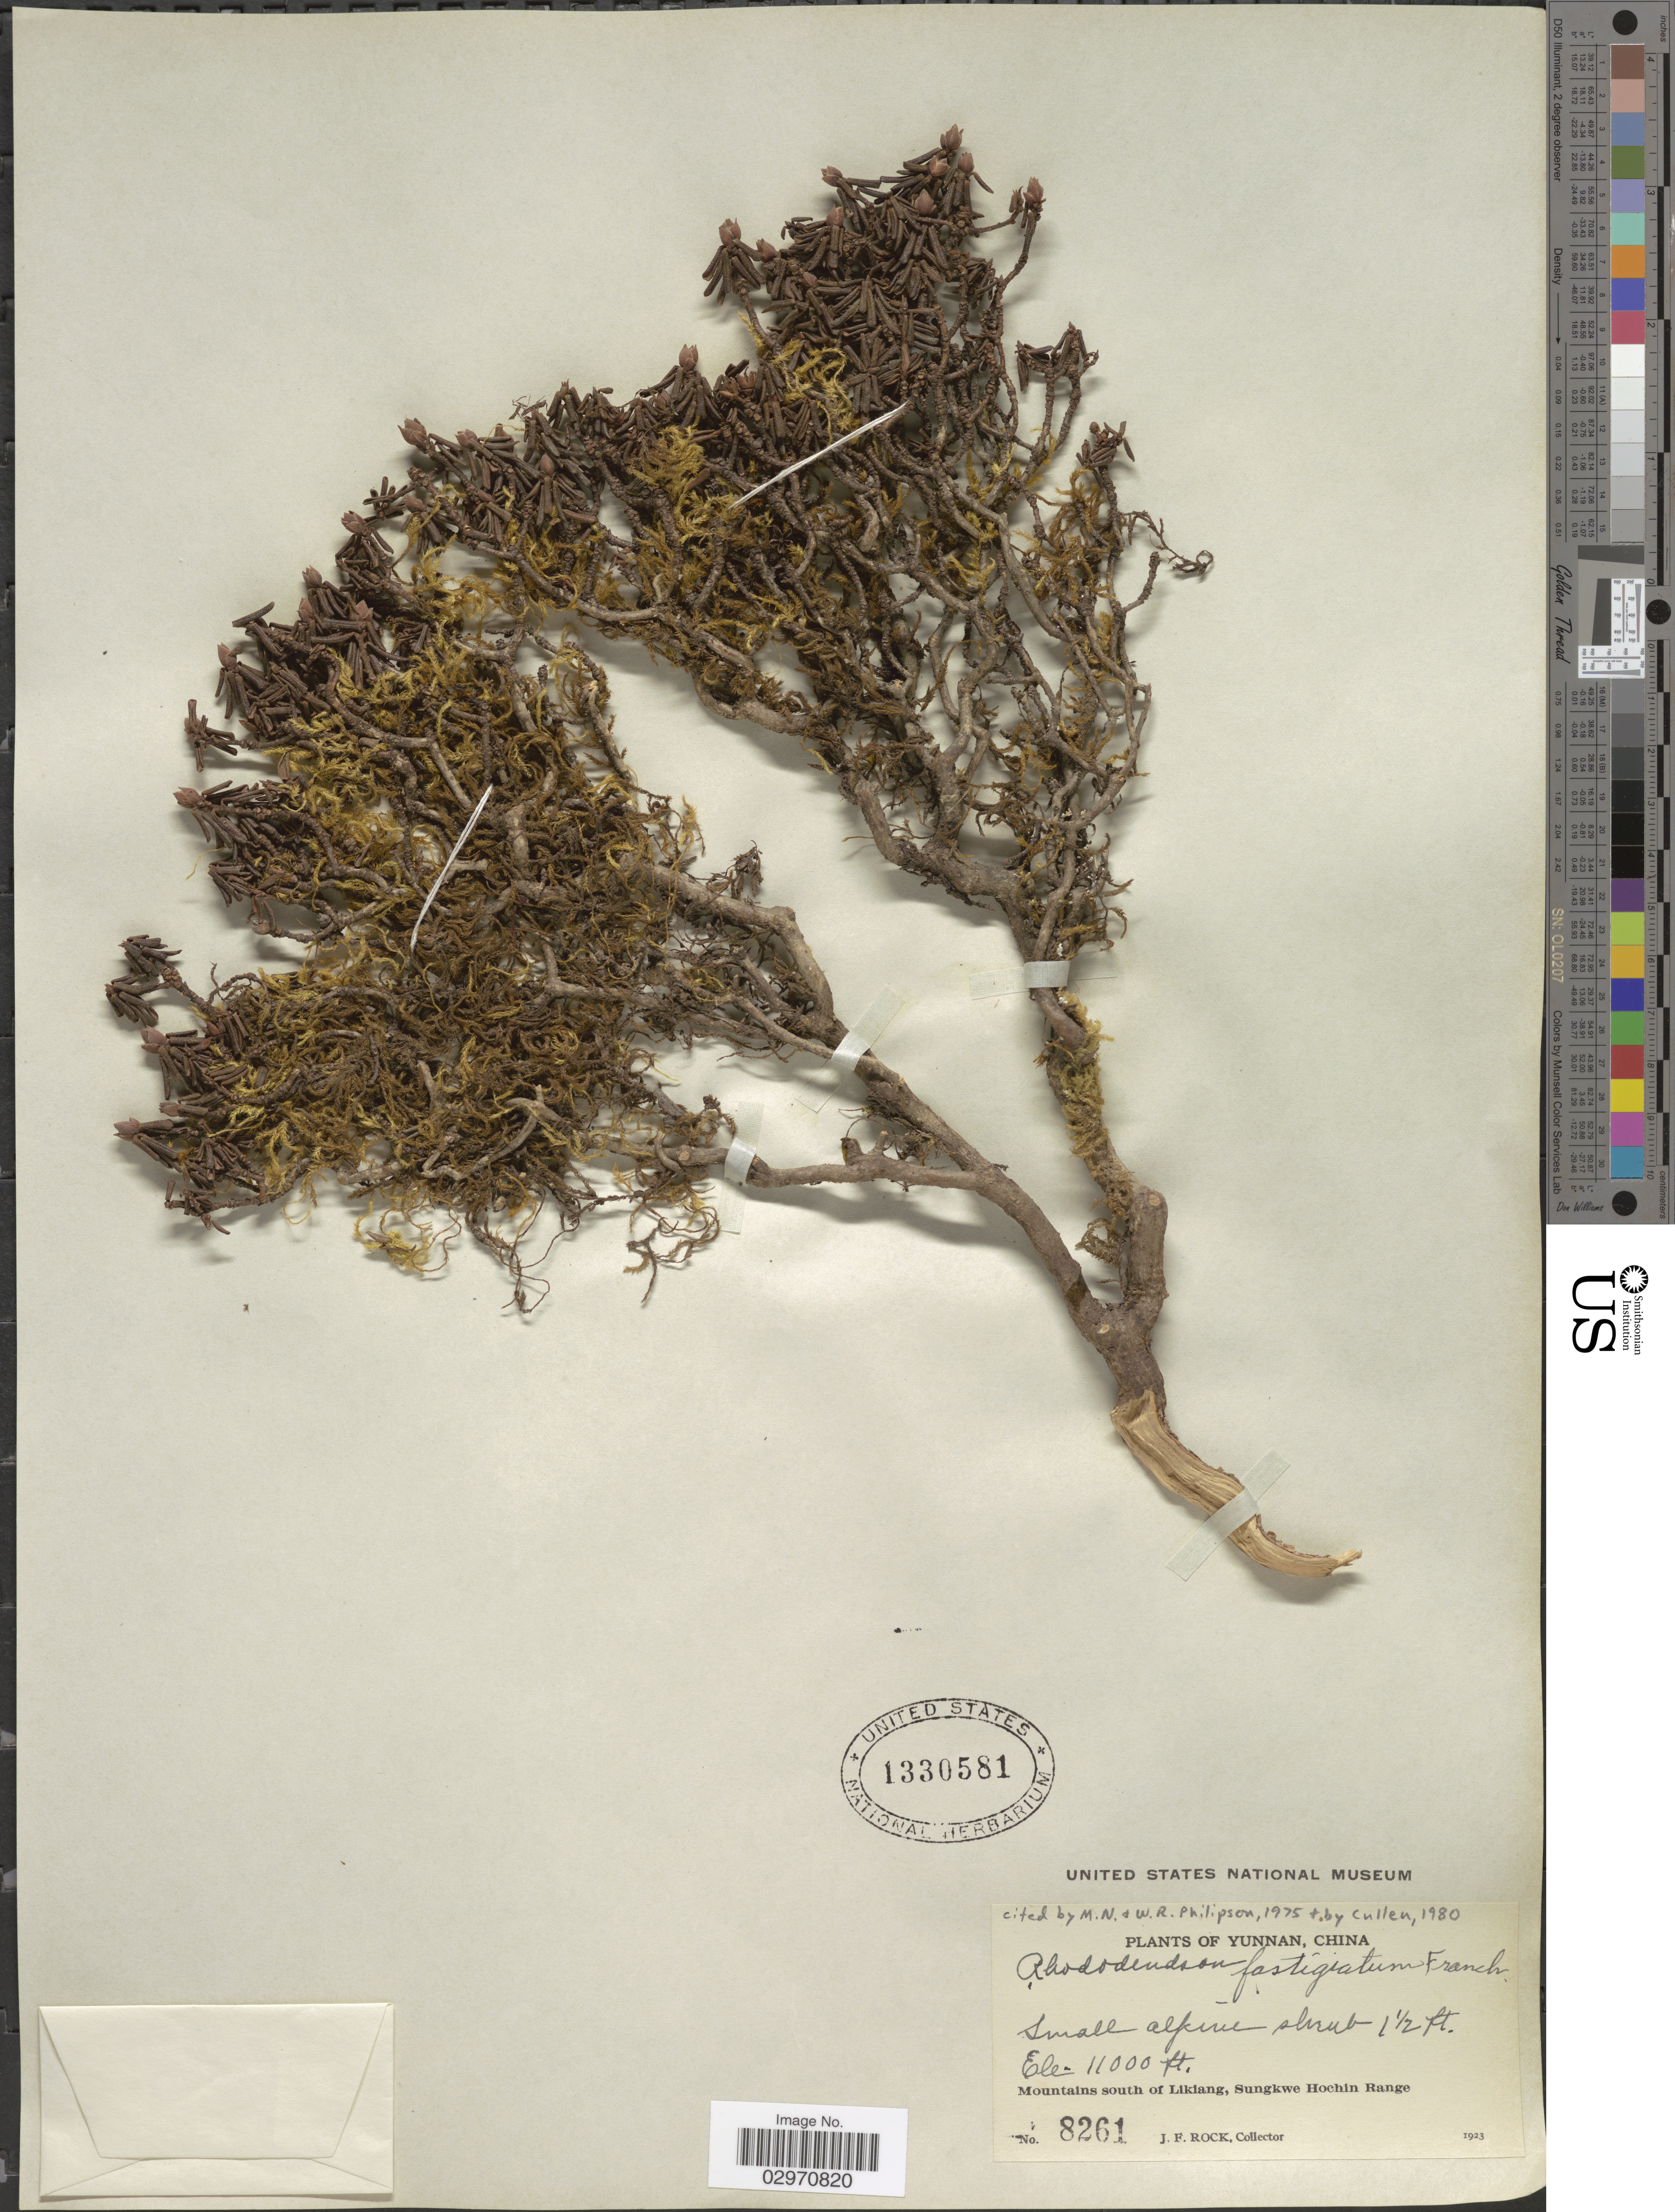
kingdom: Plantae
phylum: Tracheophyta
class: Magnoliopsida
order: Ericales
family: Ericaceae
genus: Rhododendron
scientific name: Rhododendron fastigiatum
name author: Franch.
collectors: J. Rock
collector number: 8261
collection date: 1923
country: China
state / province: Yunnan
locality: Mountains south of Likiang, Sungkwe Hochin Range.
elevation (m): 3353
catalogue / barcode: US 1330581